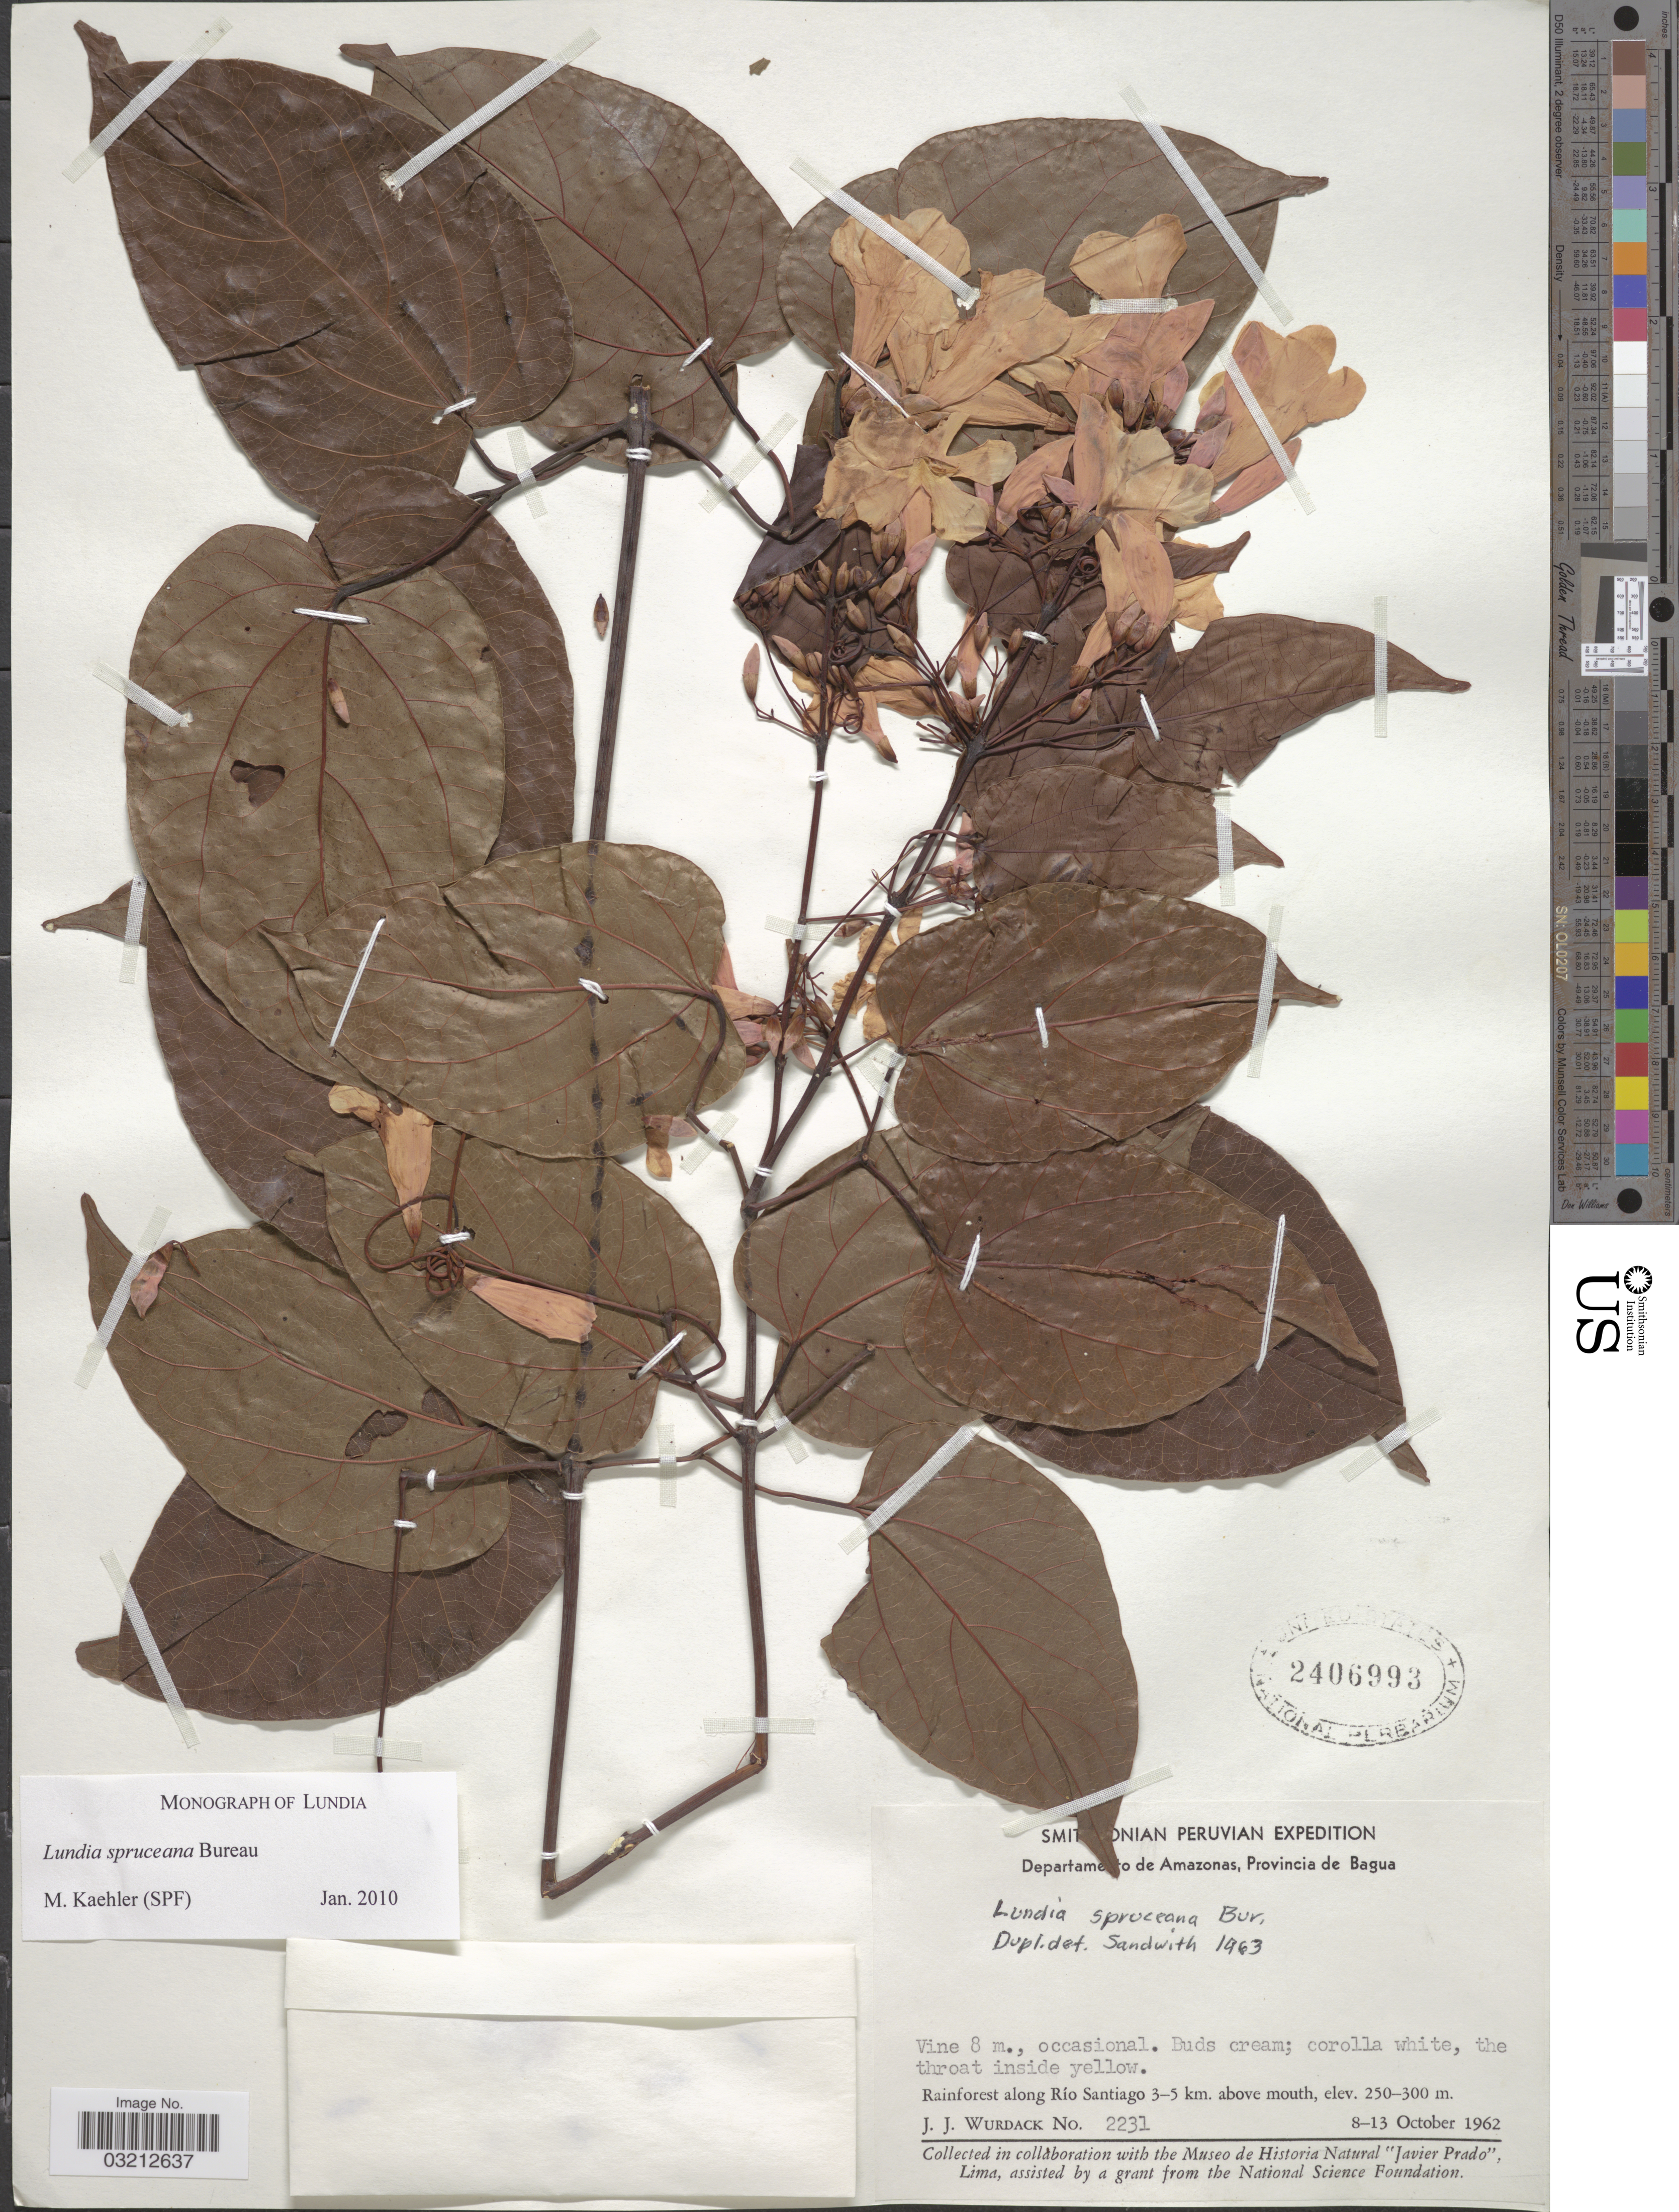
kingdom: Plantae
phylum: Tracheophyta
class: Magnoliopsida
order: Lamiales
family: Bignoniaceae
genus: Lundia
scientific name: Lundia spruceana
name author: Bureau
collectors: J. J. Wurdack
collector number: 2231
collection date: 1962-10-08/1962-10-13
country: Peru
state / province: Amazonas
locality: Departamento de Amazonas, Provincia de Bagua. Rainforest along Río Santiago 3-5 km. above mouth.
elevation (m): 250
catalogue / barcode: US 2406993